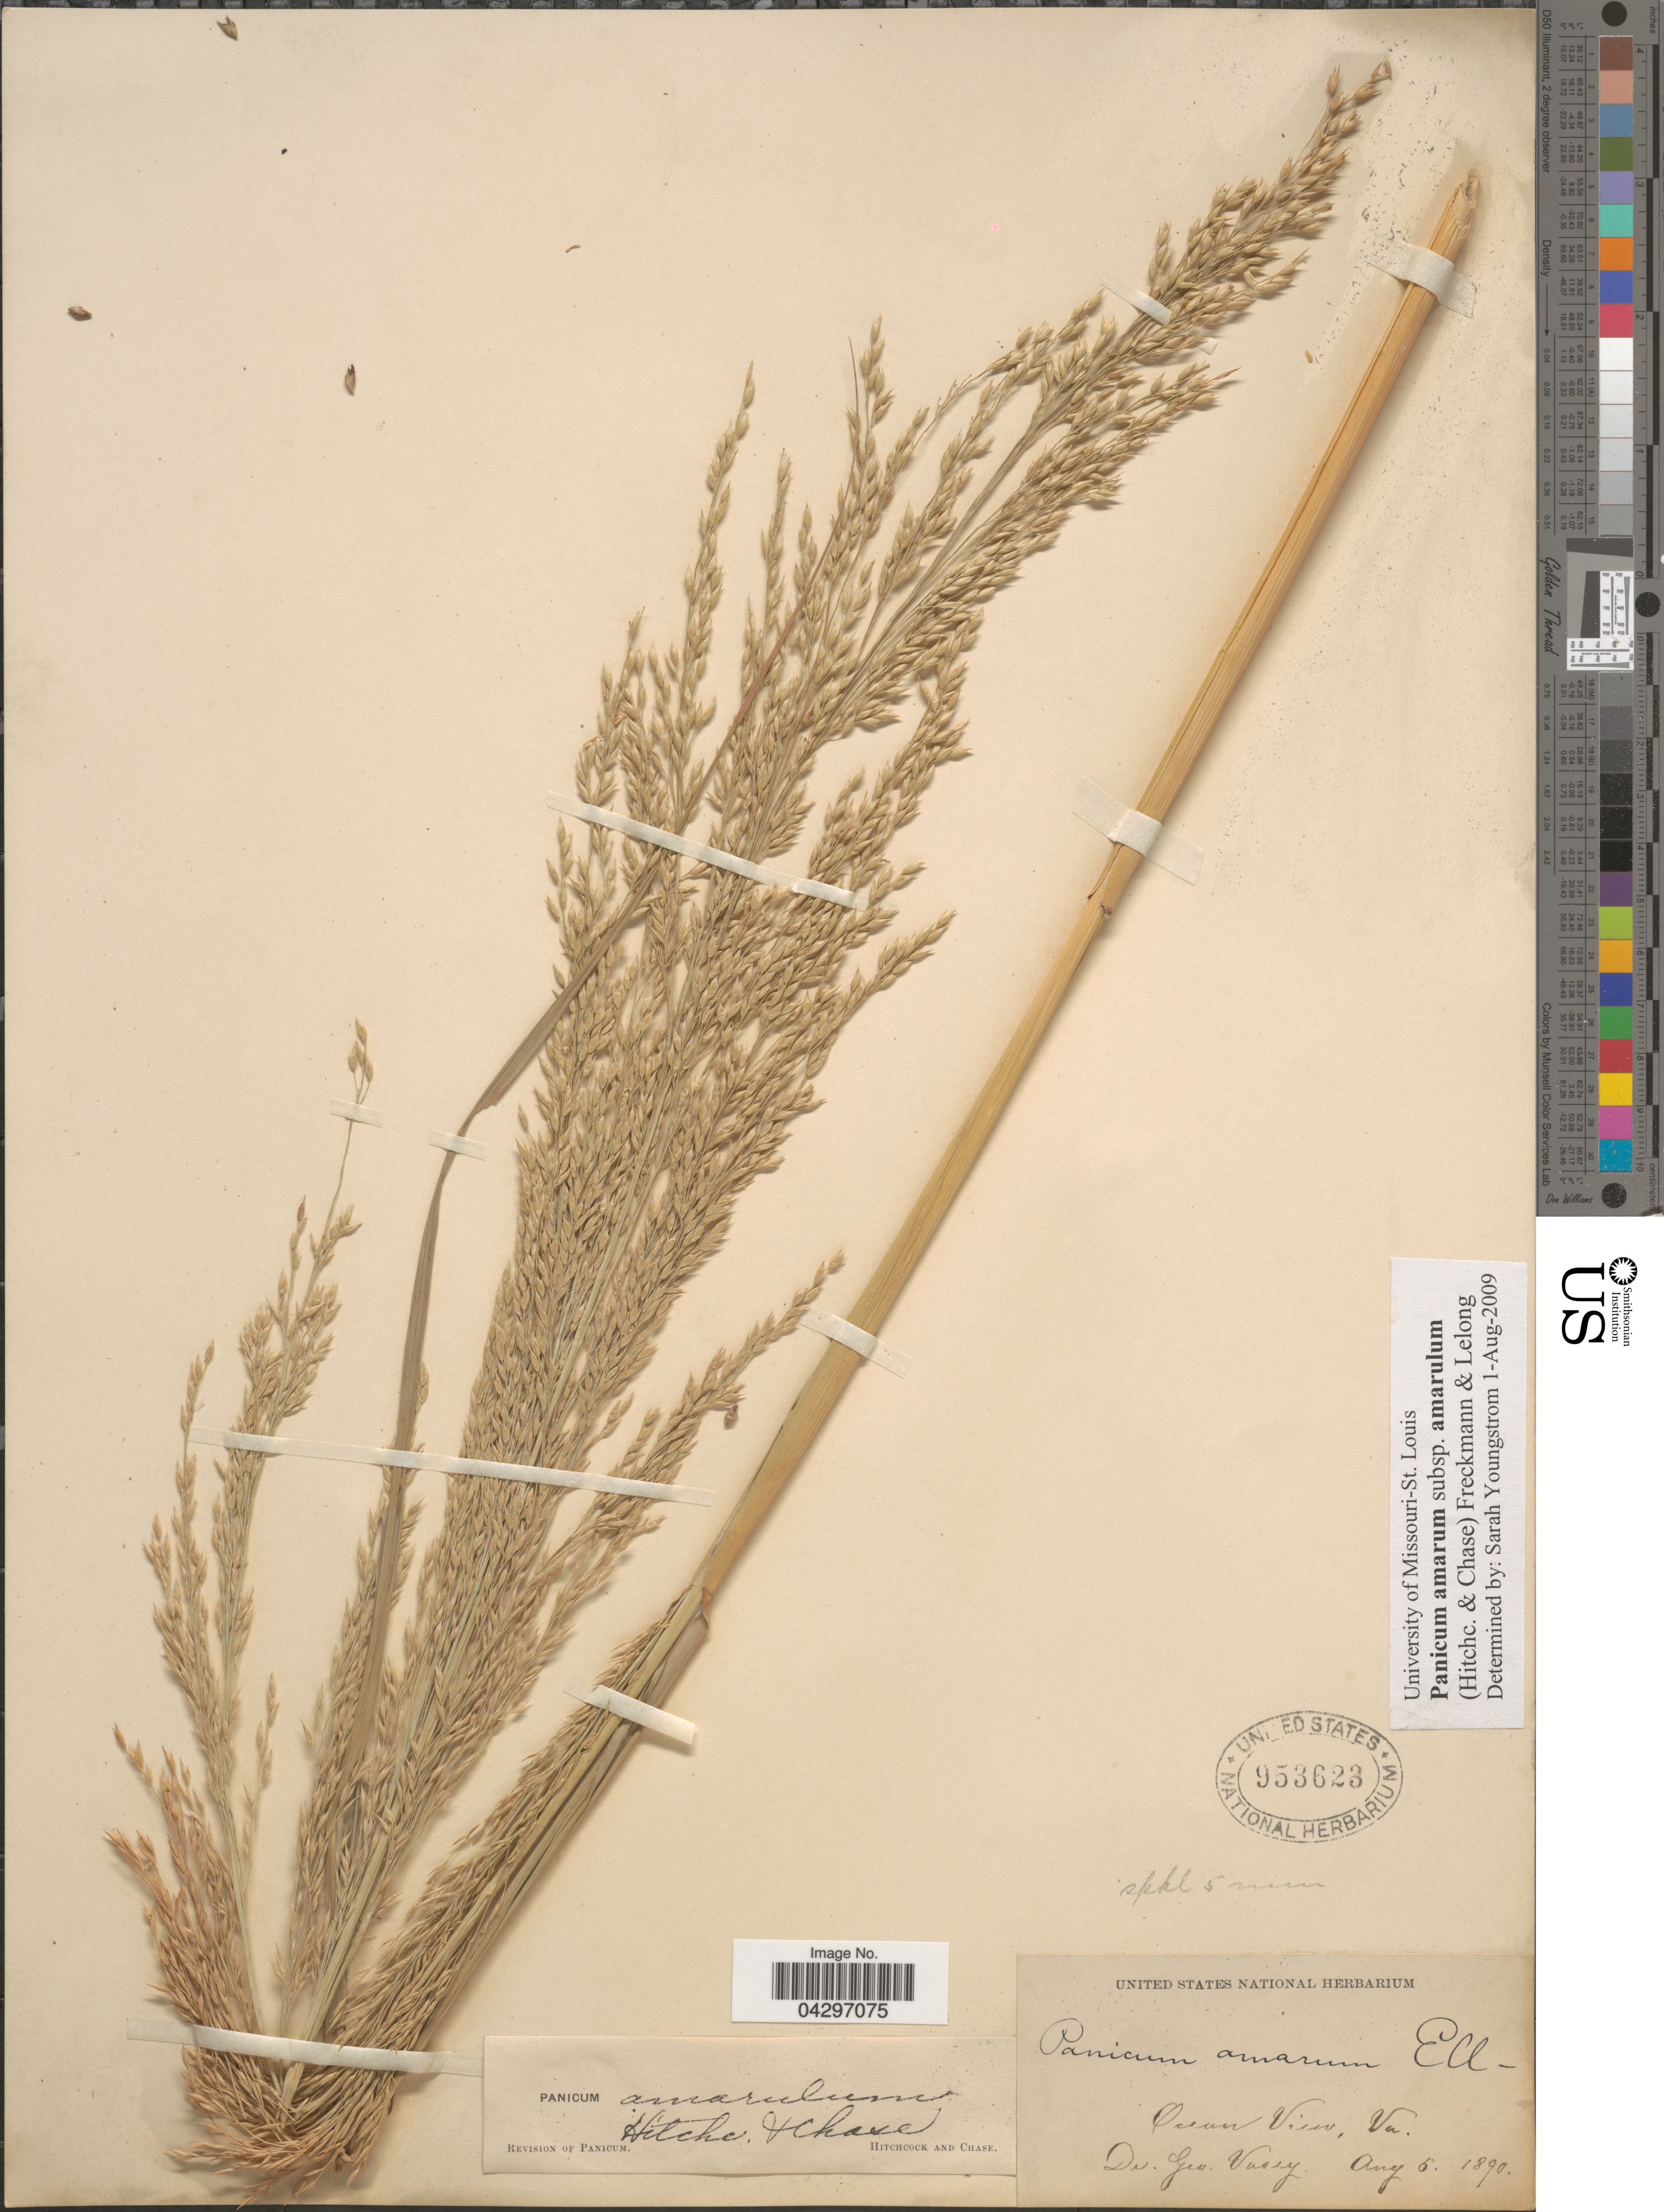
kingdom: Plantae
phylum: Tracheophyta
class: Liliopsida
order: Poales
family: Poaceae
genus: Panicum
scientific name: Panicum amarum var. amarulum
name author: (Hitchc. & Chase) Freckmann & Lelong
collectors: G. R. Vasey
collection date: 1890-08-05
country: United States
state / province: Virginia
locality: Ocean View.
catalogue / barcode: US 953623